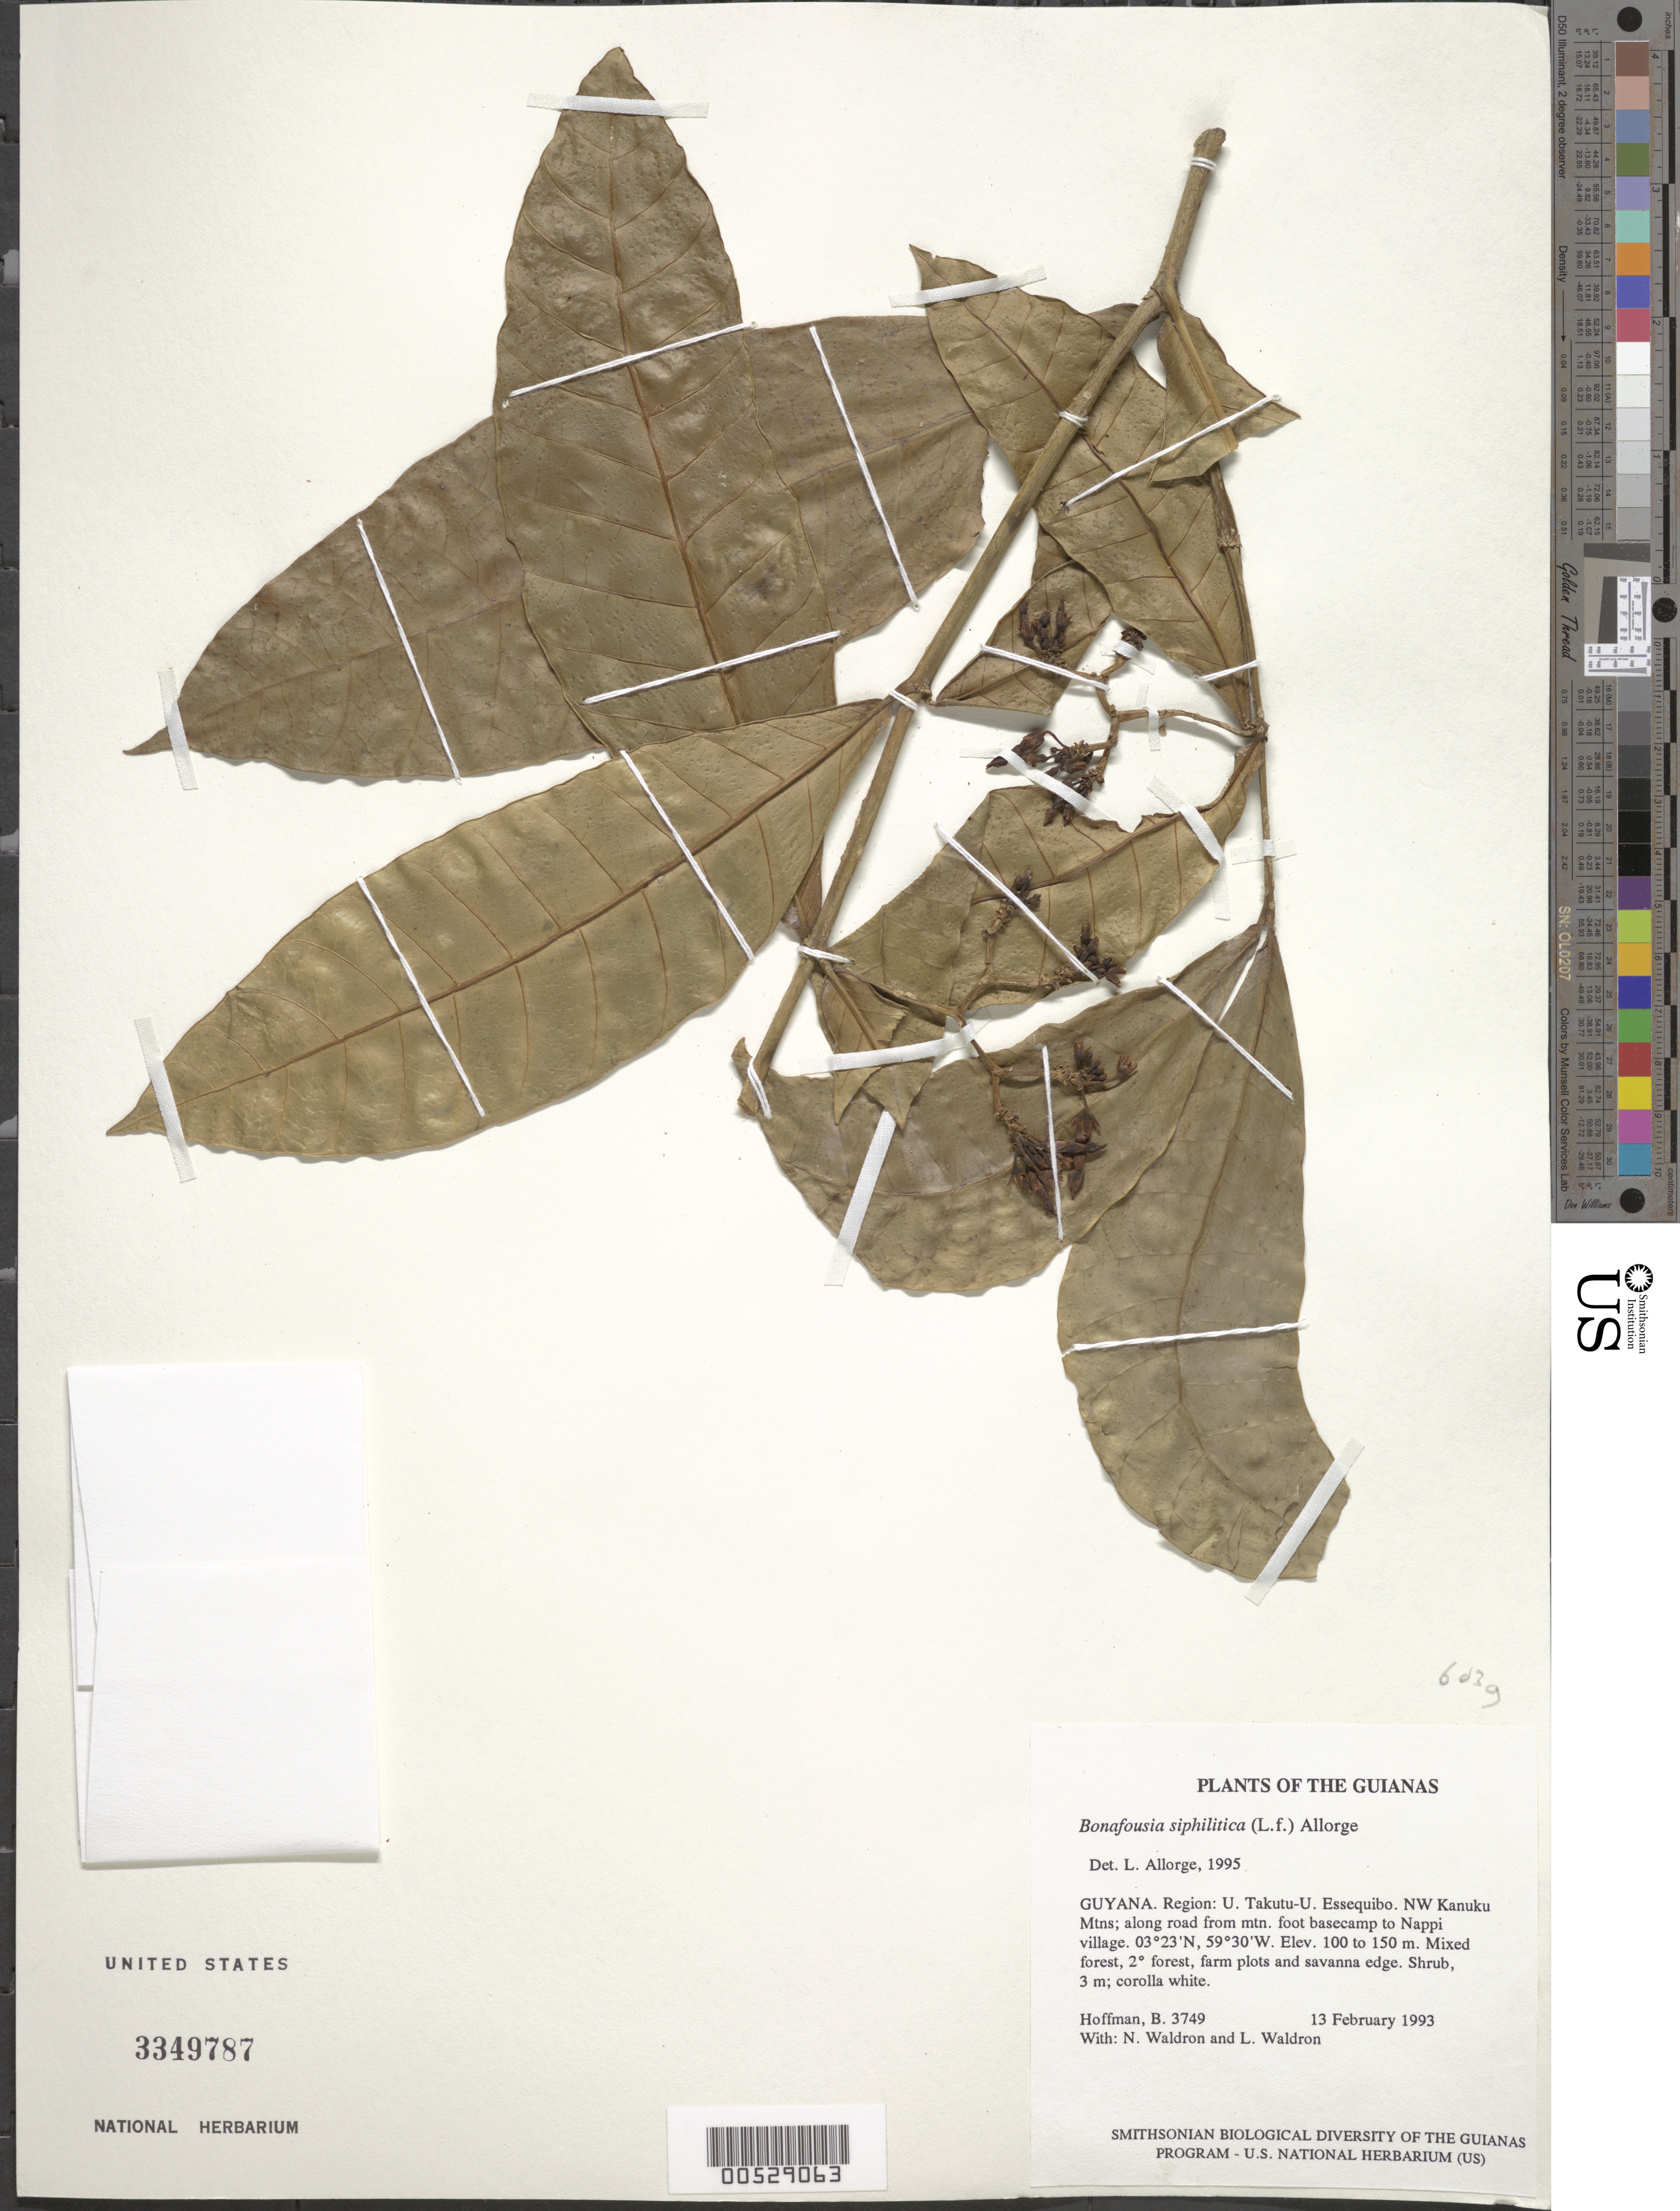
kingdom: Plantae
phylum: Tracheophyta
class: Magnoliopsida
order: Gentianales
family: Apocynaceae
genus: Tabernaemontana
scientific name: Tabernaemontana siphilitica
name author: (L. f.) Leeuwenb.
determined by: Morales, J. F.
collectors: B. Hoffman, N. Waldron & L. Waldron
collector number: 3749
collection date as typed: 13 February 1993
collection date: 1993-02-13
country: Guyana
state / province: U. Takutu-U. Essequibo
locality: NW Kanuku Mountains; along road from mountain foot basecamp to Nappi village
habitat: Mixed forest, secondary forest, farm plots and savanna edge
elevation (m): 100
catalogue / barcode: US 3349787